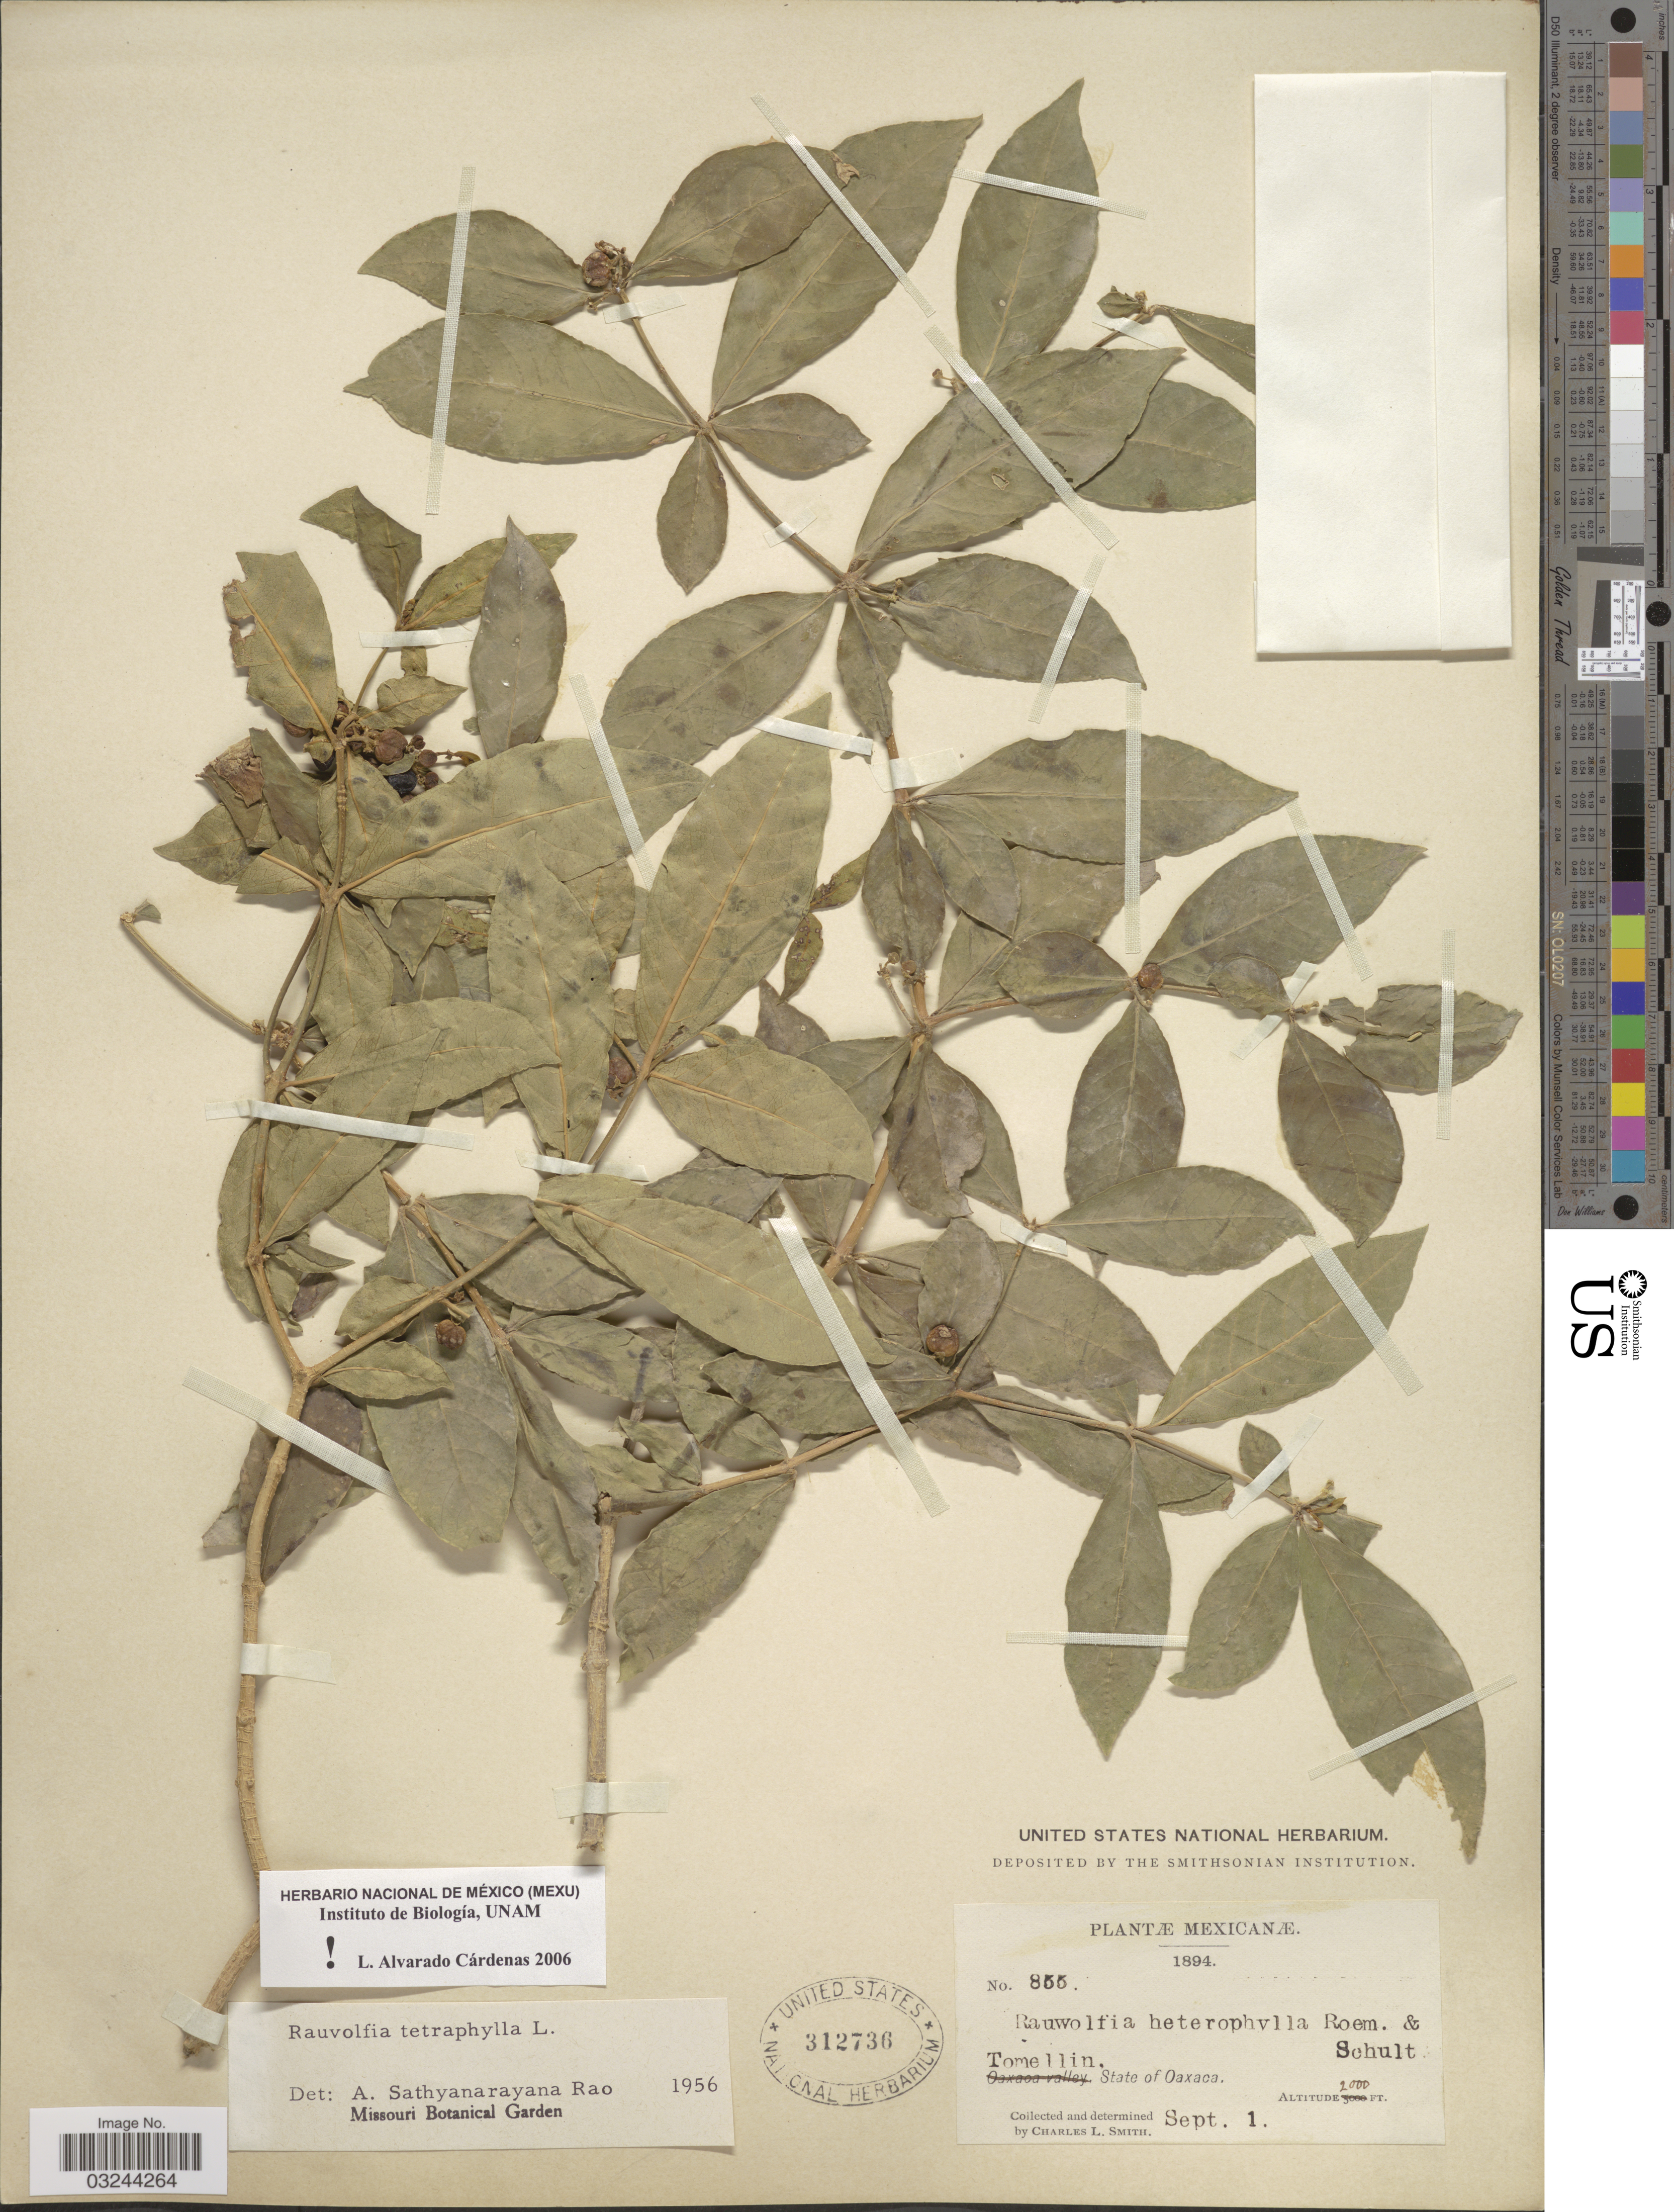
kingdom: Plantae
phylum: Tracheophyta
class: Magnoliopsida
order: Gentianales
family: Apocynaceae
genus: Rauvolfia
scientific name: Rauvolfia tetraphylla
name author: L.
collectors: C. L. Smith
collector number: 855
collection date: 1894-09-01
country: Mexico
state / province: Oaxaca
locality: Tomellin.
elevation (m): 610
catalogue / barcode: US 312736